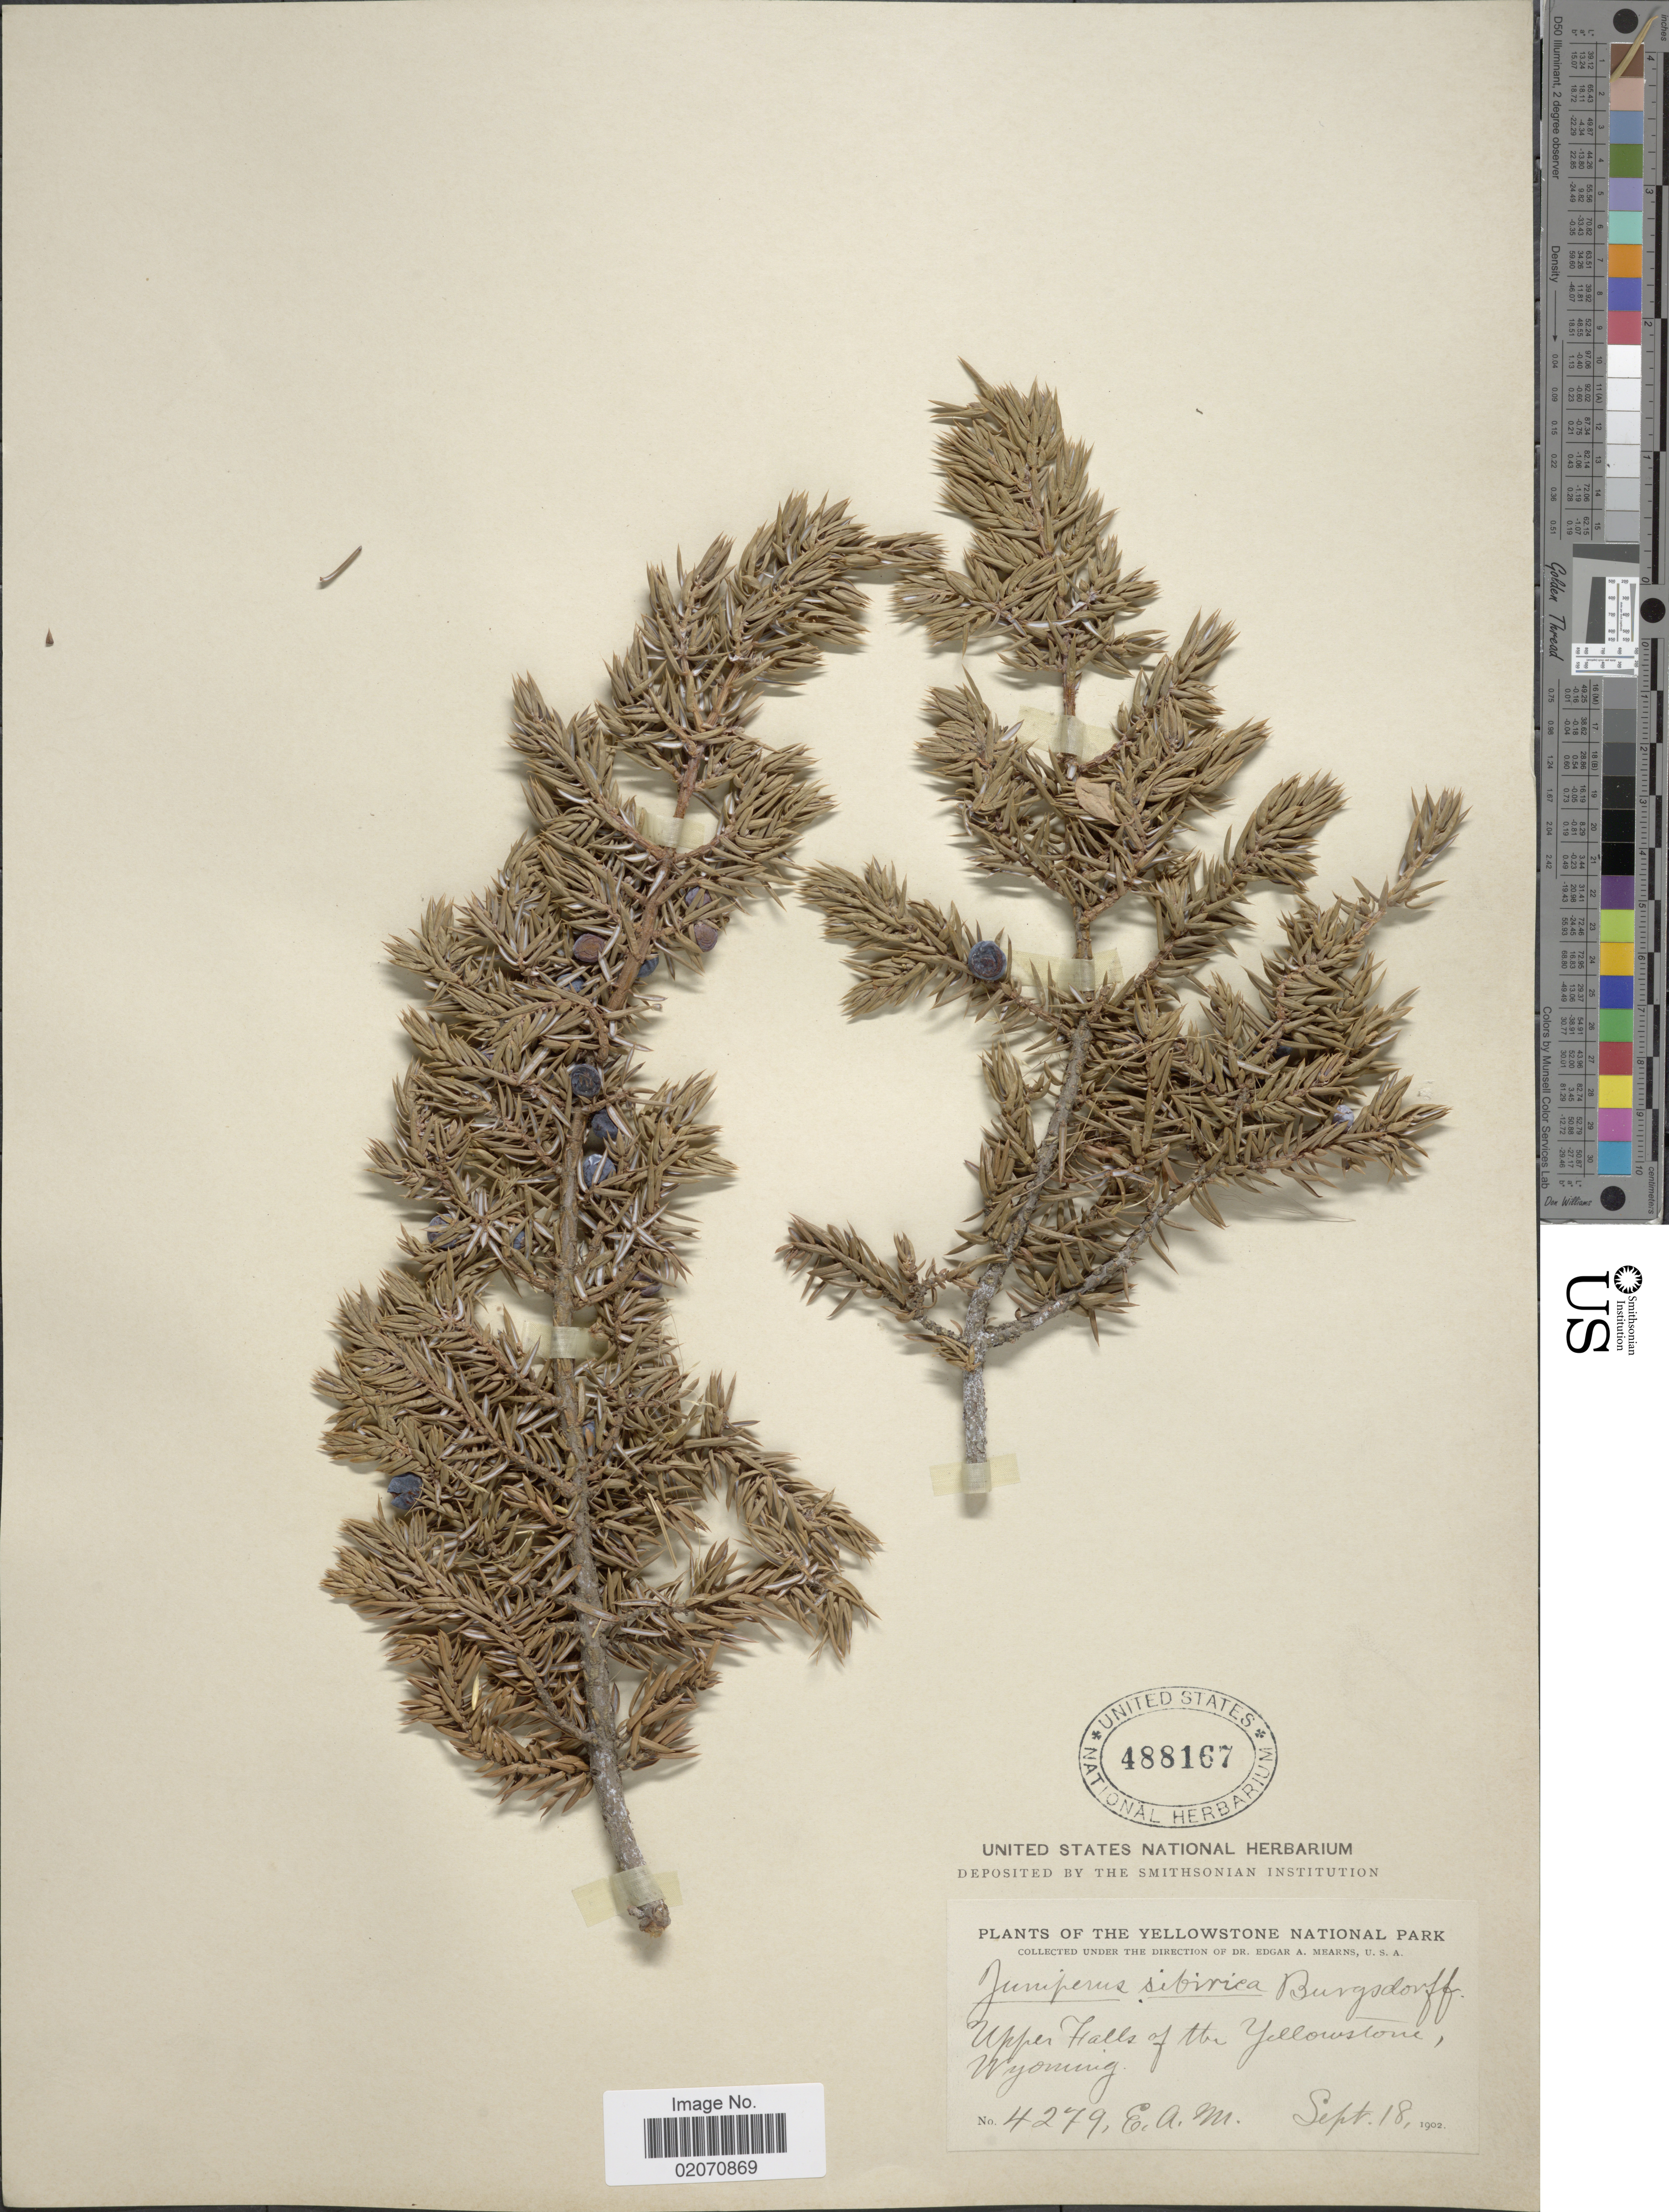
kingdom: Plantae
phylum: Tracheophyta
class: Pinopsida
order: Pinales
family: Cupressaceae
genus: Juniperus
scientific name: Juniperus communis subsp. nana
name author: (Willd.) Syme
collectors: E. A. Mearns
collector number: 4279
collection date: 1902-09-18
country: United States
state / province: Wyoming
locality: Upper Falls of the Yellowstone, Wyoming, Yellowstone National Park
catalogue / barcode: US 488167